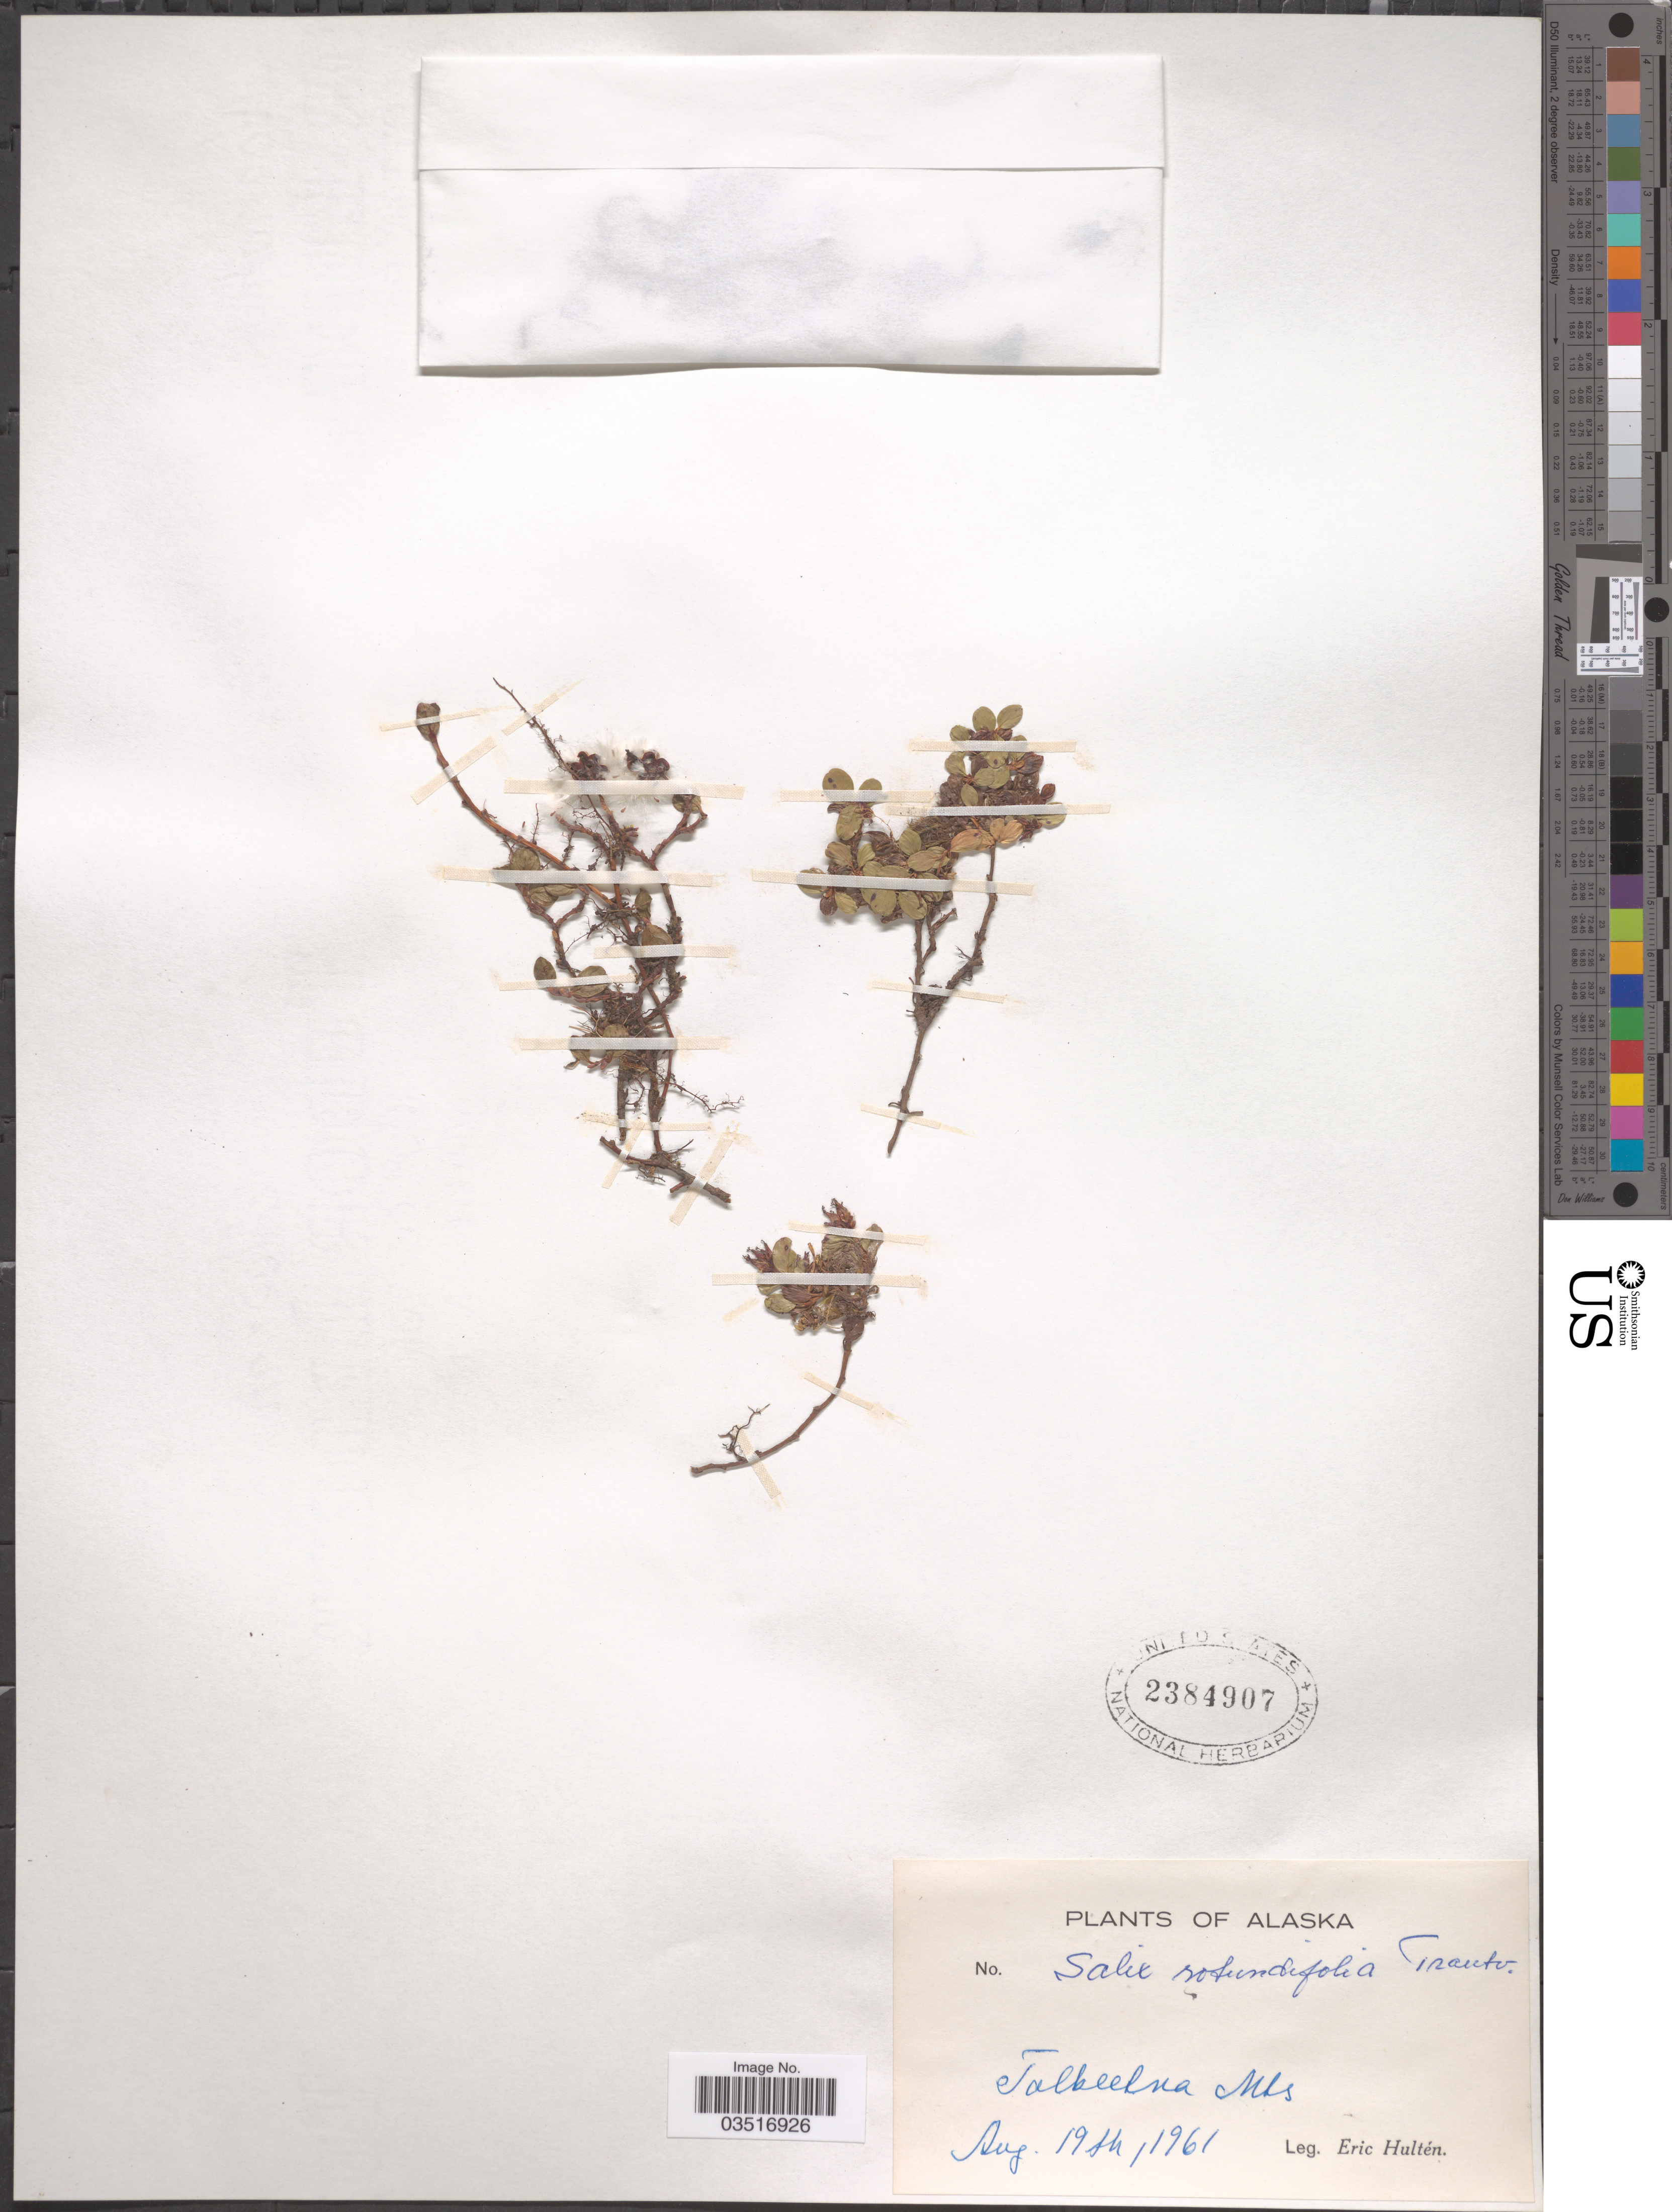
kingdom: Plantae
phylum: Tracheophyta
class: Magnoliopsida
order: Malpighiales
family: Salicaceae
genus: Salix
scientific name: Salix rotundifolia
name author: Trautv.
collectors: E. G. Hultén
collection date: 1961-08-19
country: United States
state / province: Alaska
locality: Talkeetna Mts.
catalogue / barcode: US 2384907